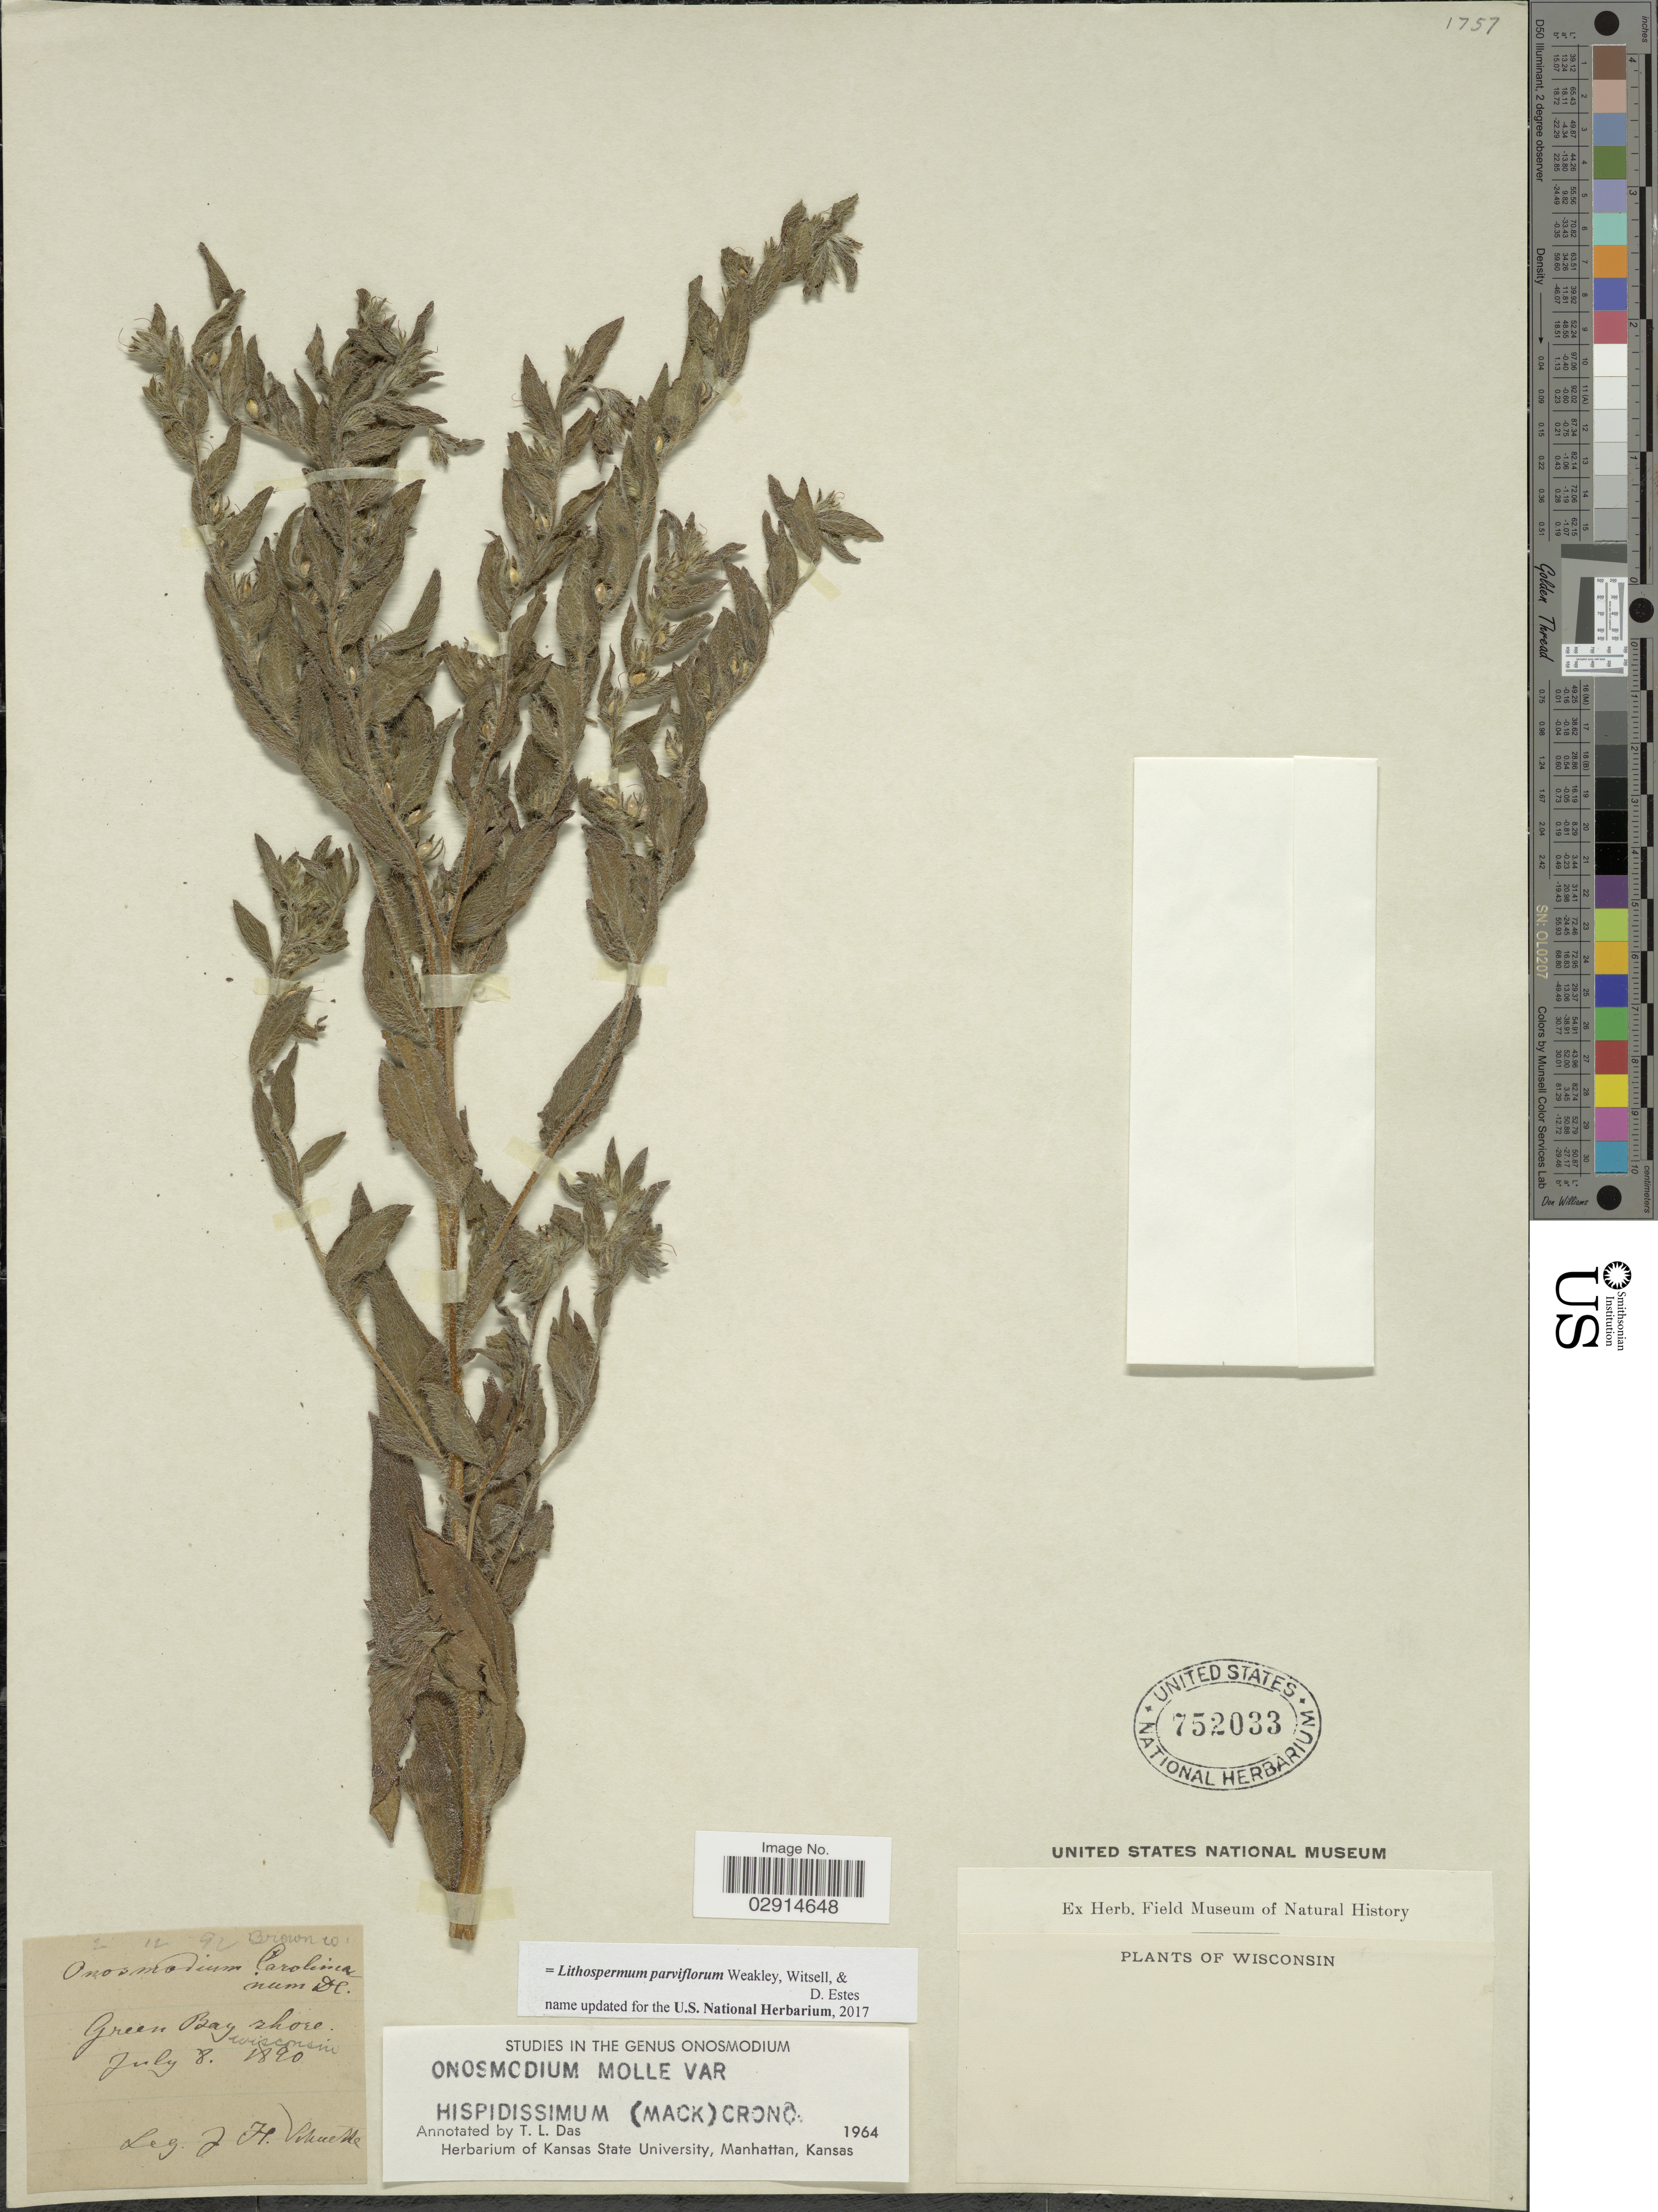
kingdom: Plantae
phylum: Tracheophyta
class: Magnoliopsida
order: Boraginales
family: Boraginaceae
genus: Lithospermum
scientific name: Lithospermum parviflorum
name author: Weakley et al.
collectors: J. H. Schuette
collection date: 1890-07-08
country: United States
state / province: Wisconsin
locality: Brown Co. Green Bay shore.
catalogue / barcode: US 752033